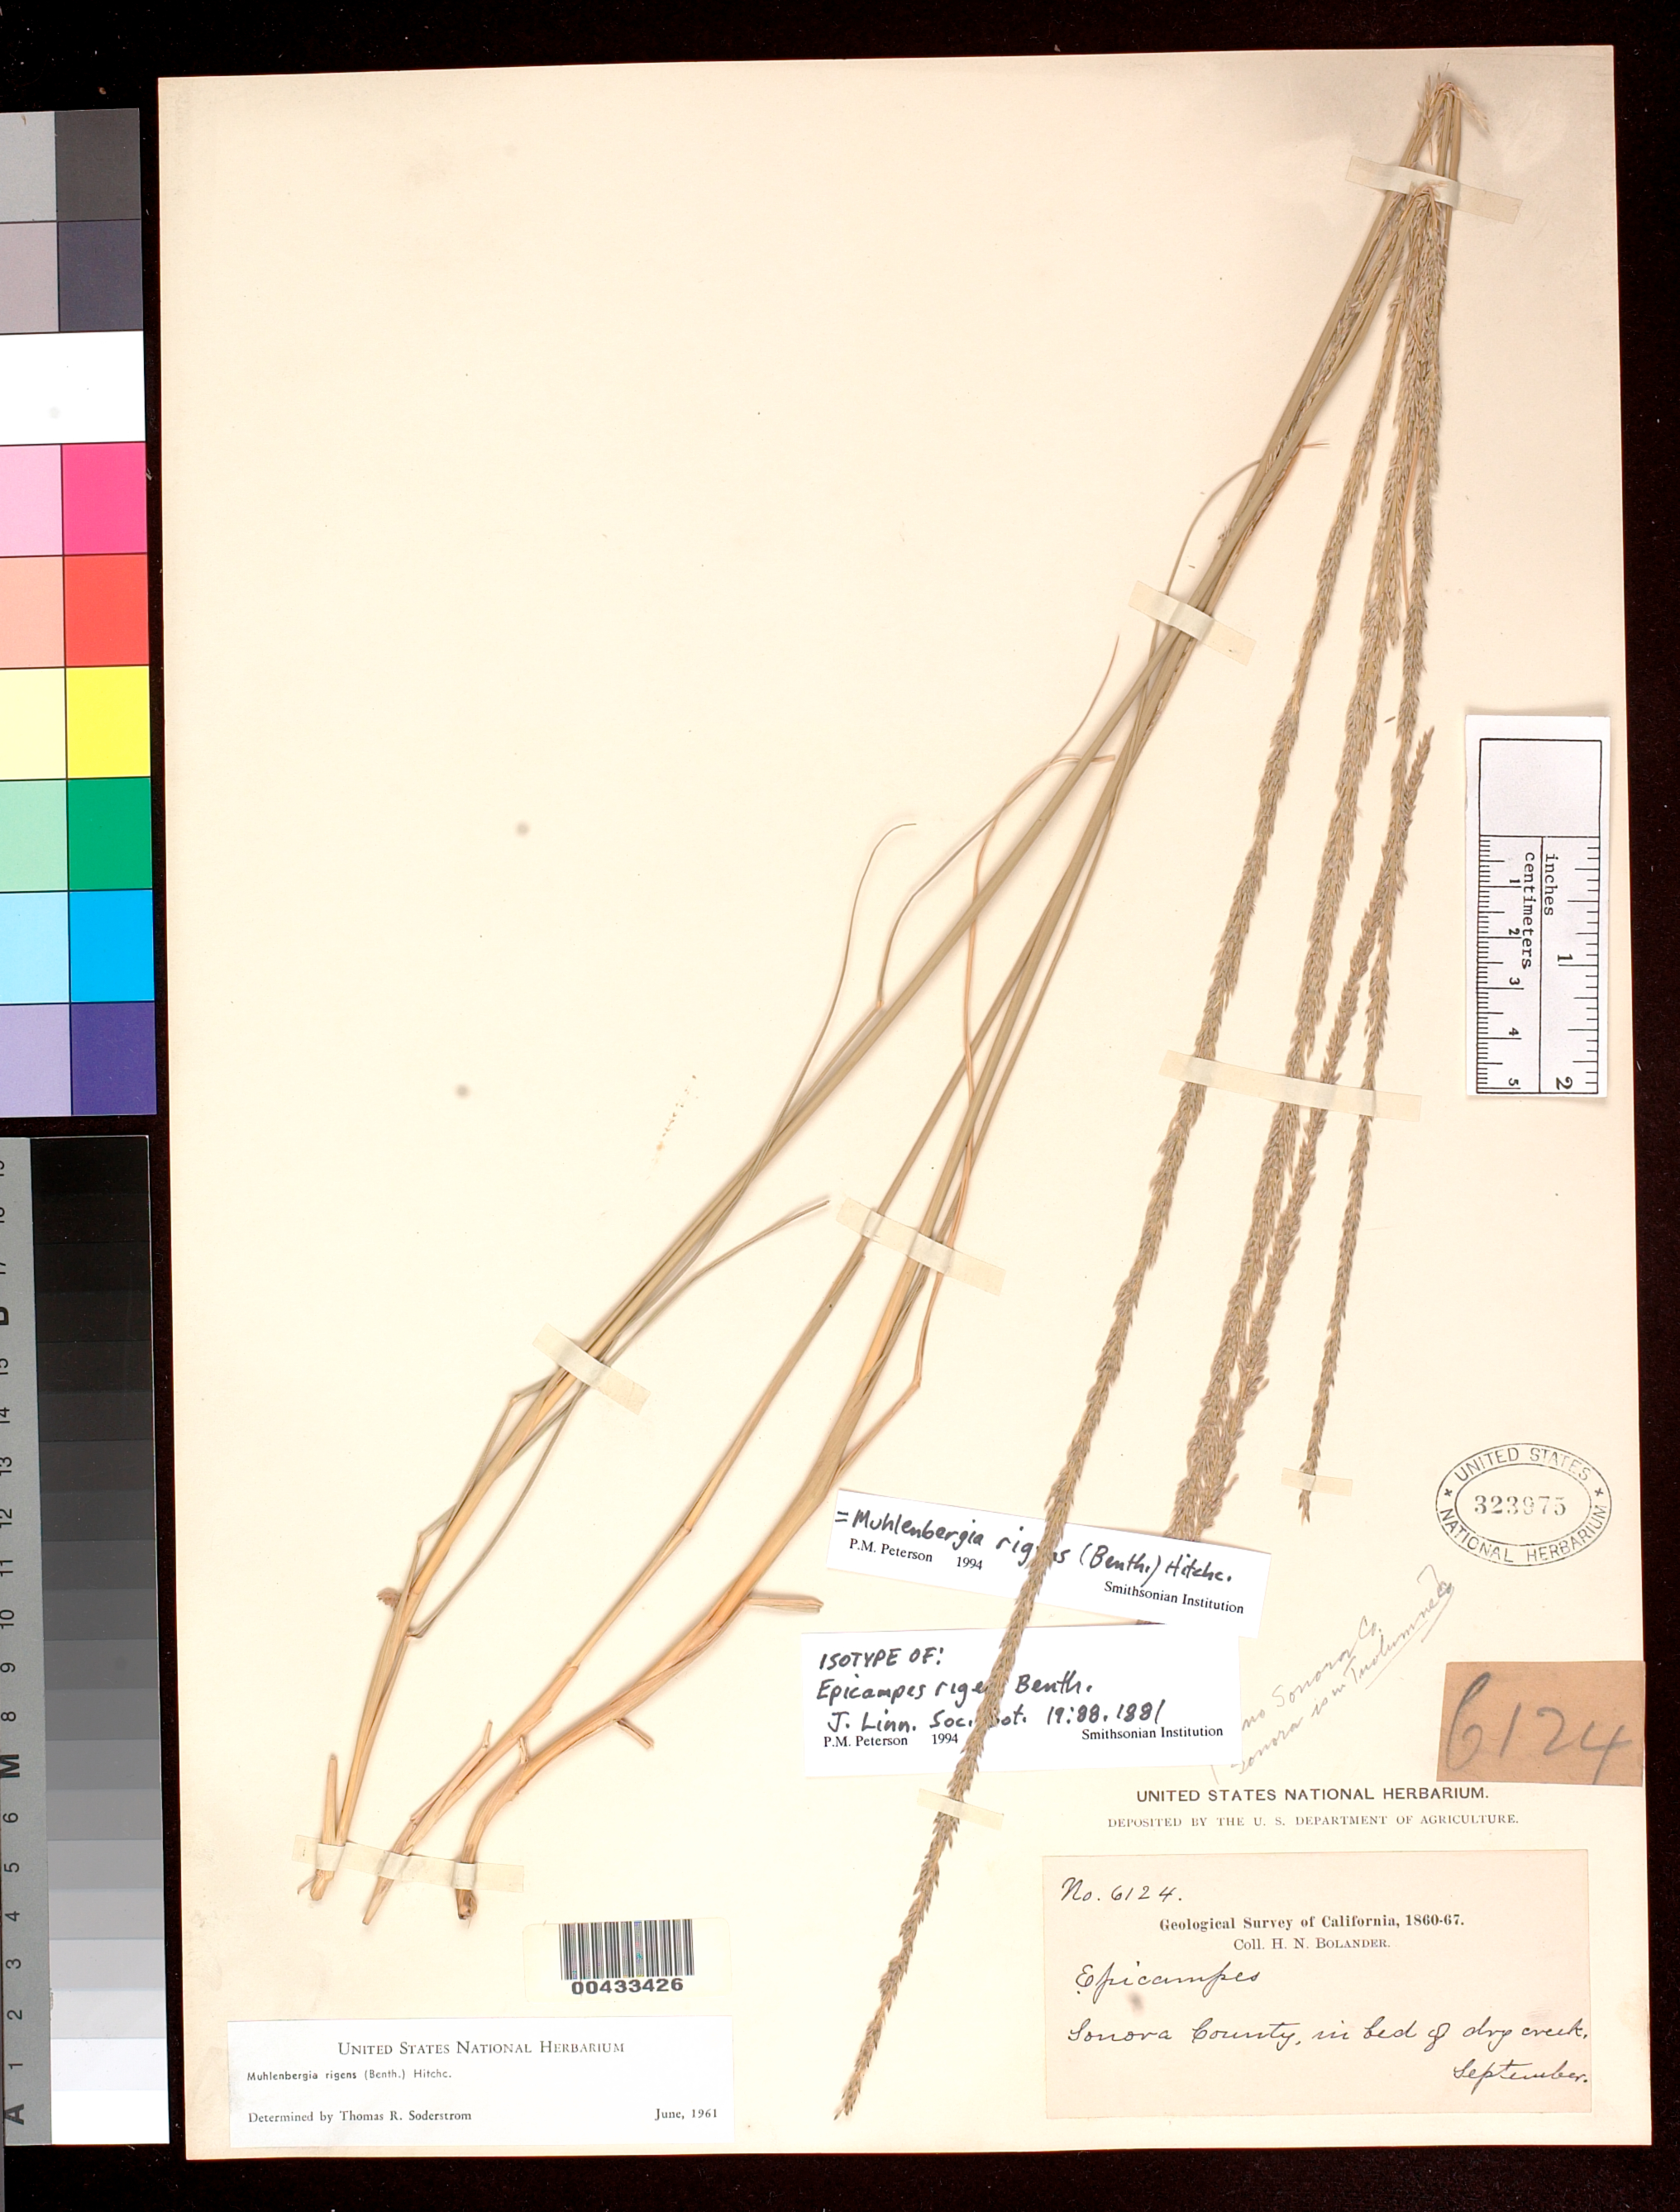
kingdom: Plantae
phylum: Tracheophyta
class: Liliopsida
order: Poales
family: Poaceae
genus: Epicampes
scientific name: Epicampes rigens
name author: Benth.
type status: Type Collection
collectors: H. Bolander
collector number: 6124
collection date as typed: Sep 1860 to -- Sep 1867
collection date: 1860-09/1867-09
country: United States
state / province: California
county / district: Tuolumne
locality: Sonora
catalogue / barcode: US 323975